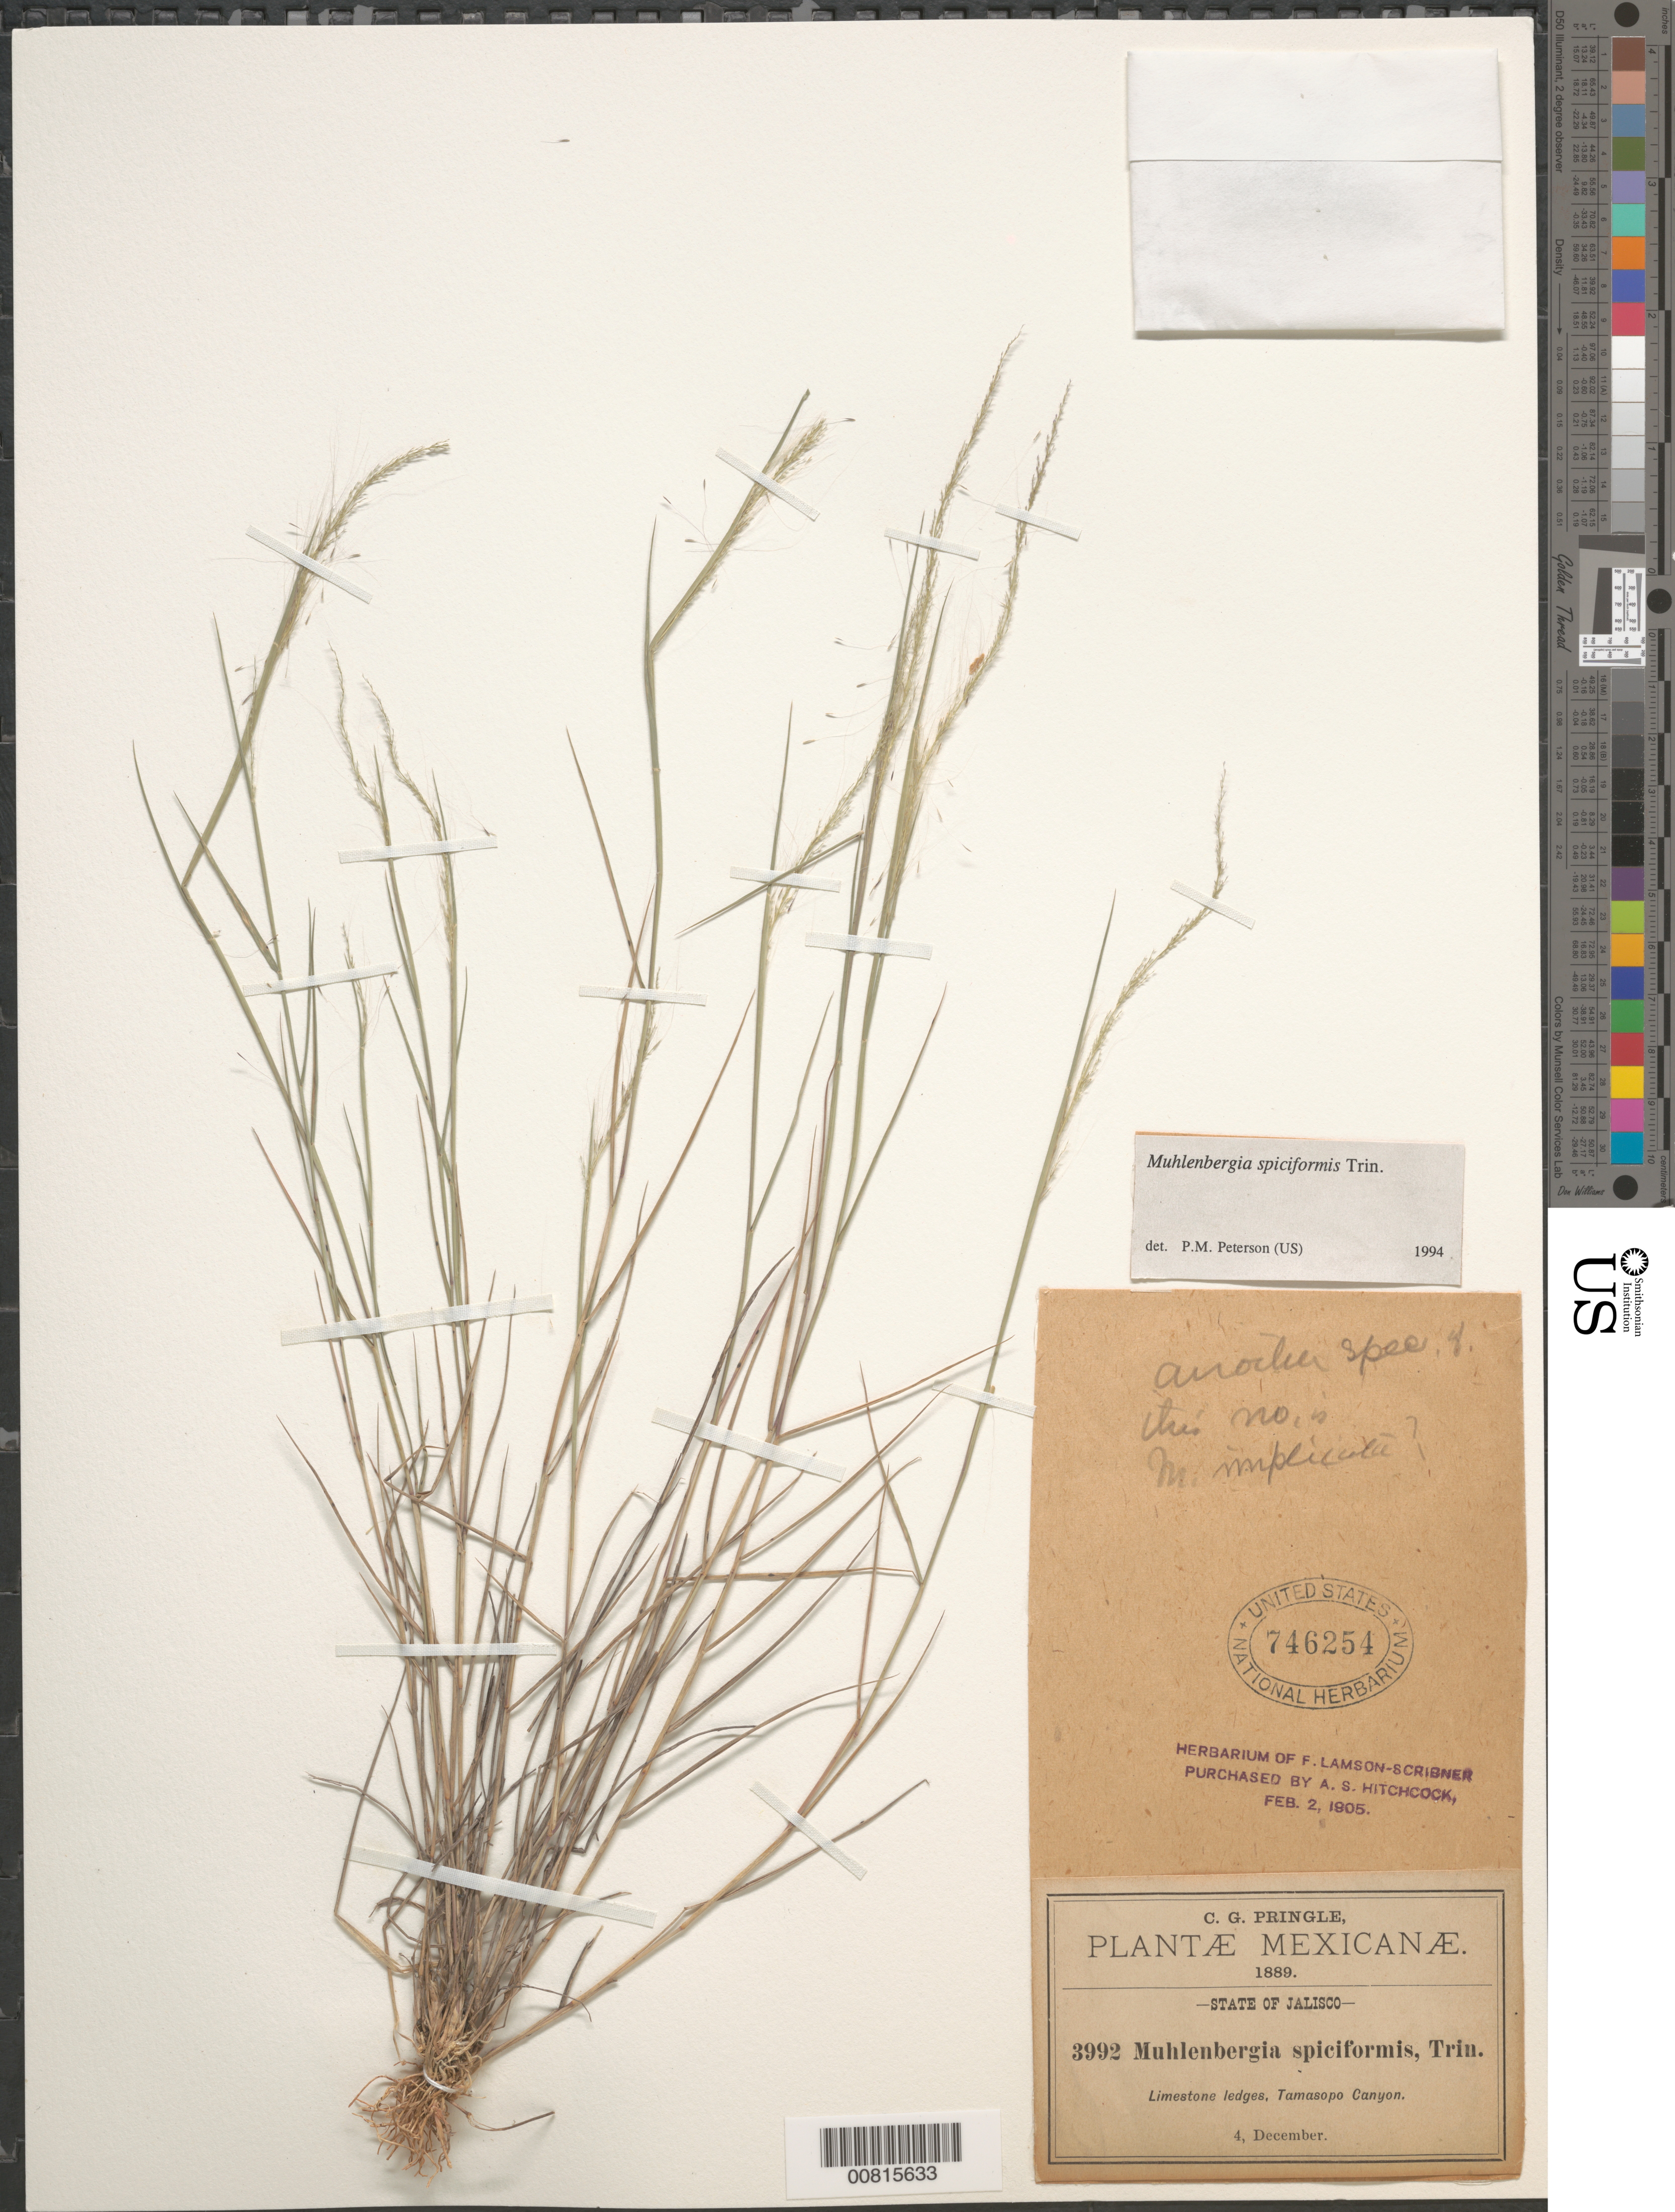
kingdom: Plantae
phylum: Tracheophyta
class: Liliopsida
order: Poales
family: Poaceae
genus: Muhlenbergia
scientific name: Muhlenbergia spiciformis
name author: Trin.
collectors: C. G. Pringle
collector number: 3992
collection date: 1891-12-04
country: Mexico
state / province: Jalisco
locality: Tamasopo Canyon, mpio. Cd. Valles???, Jal.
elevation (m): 1200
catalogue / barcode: US 746254